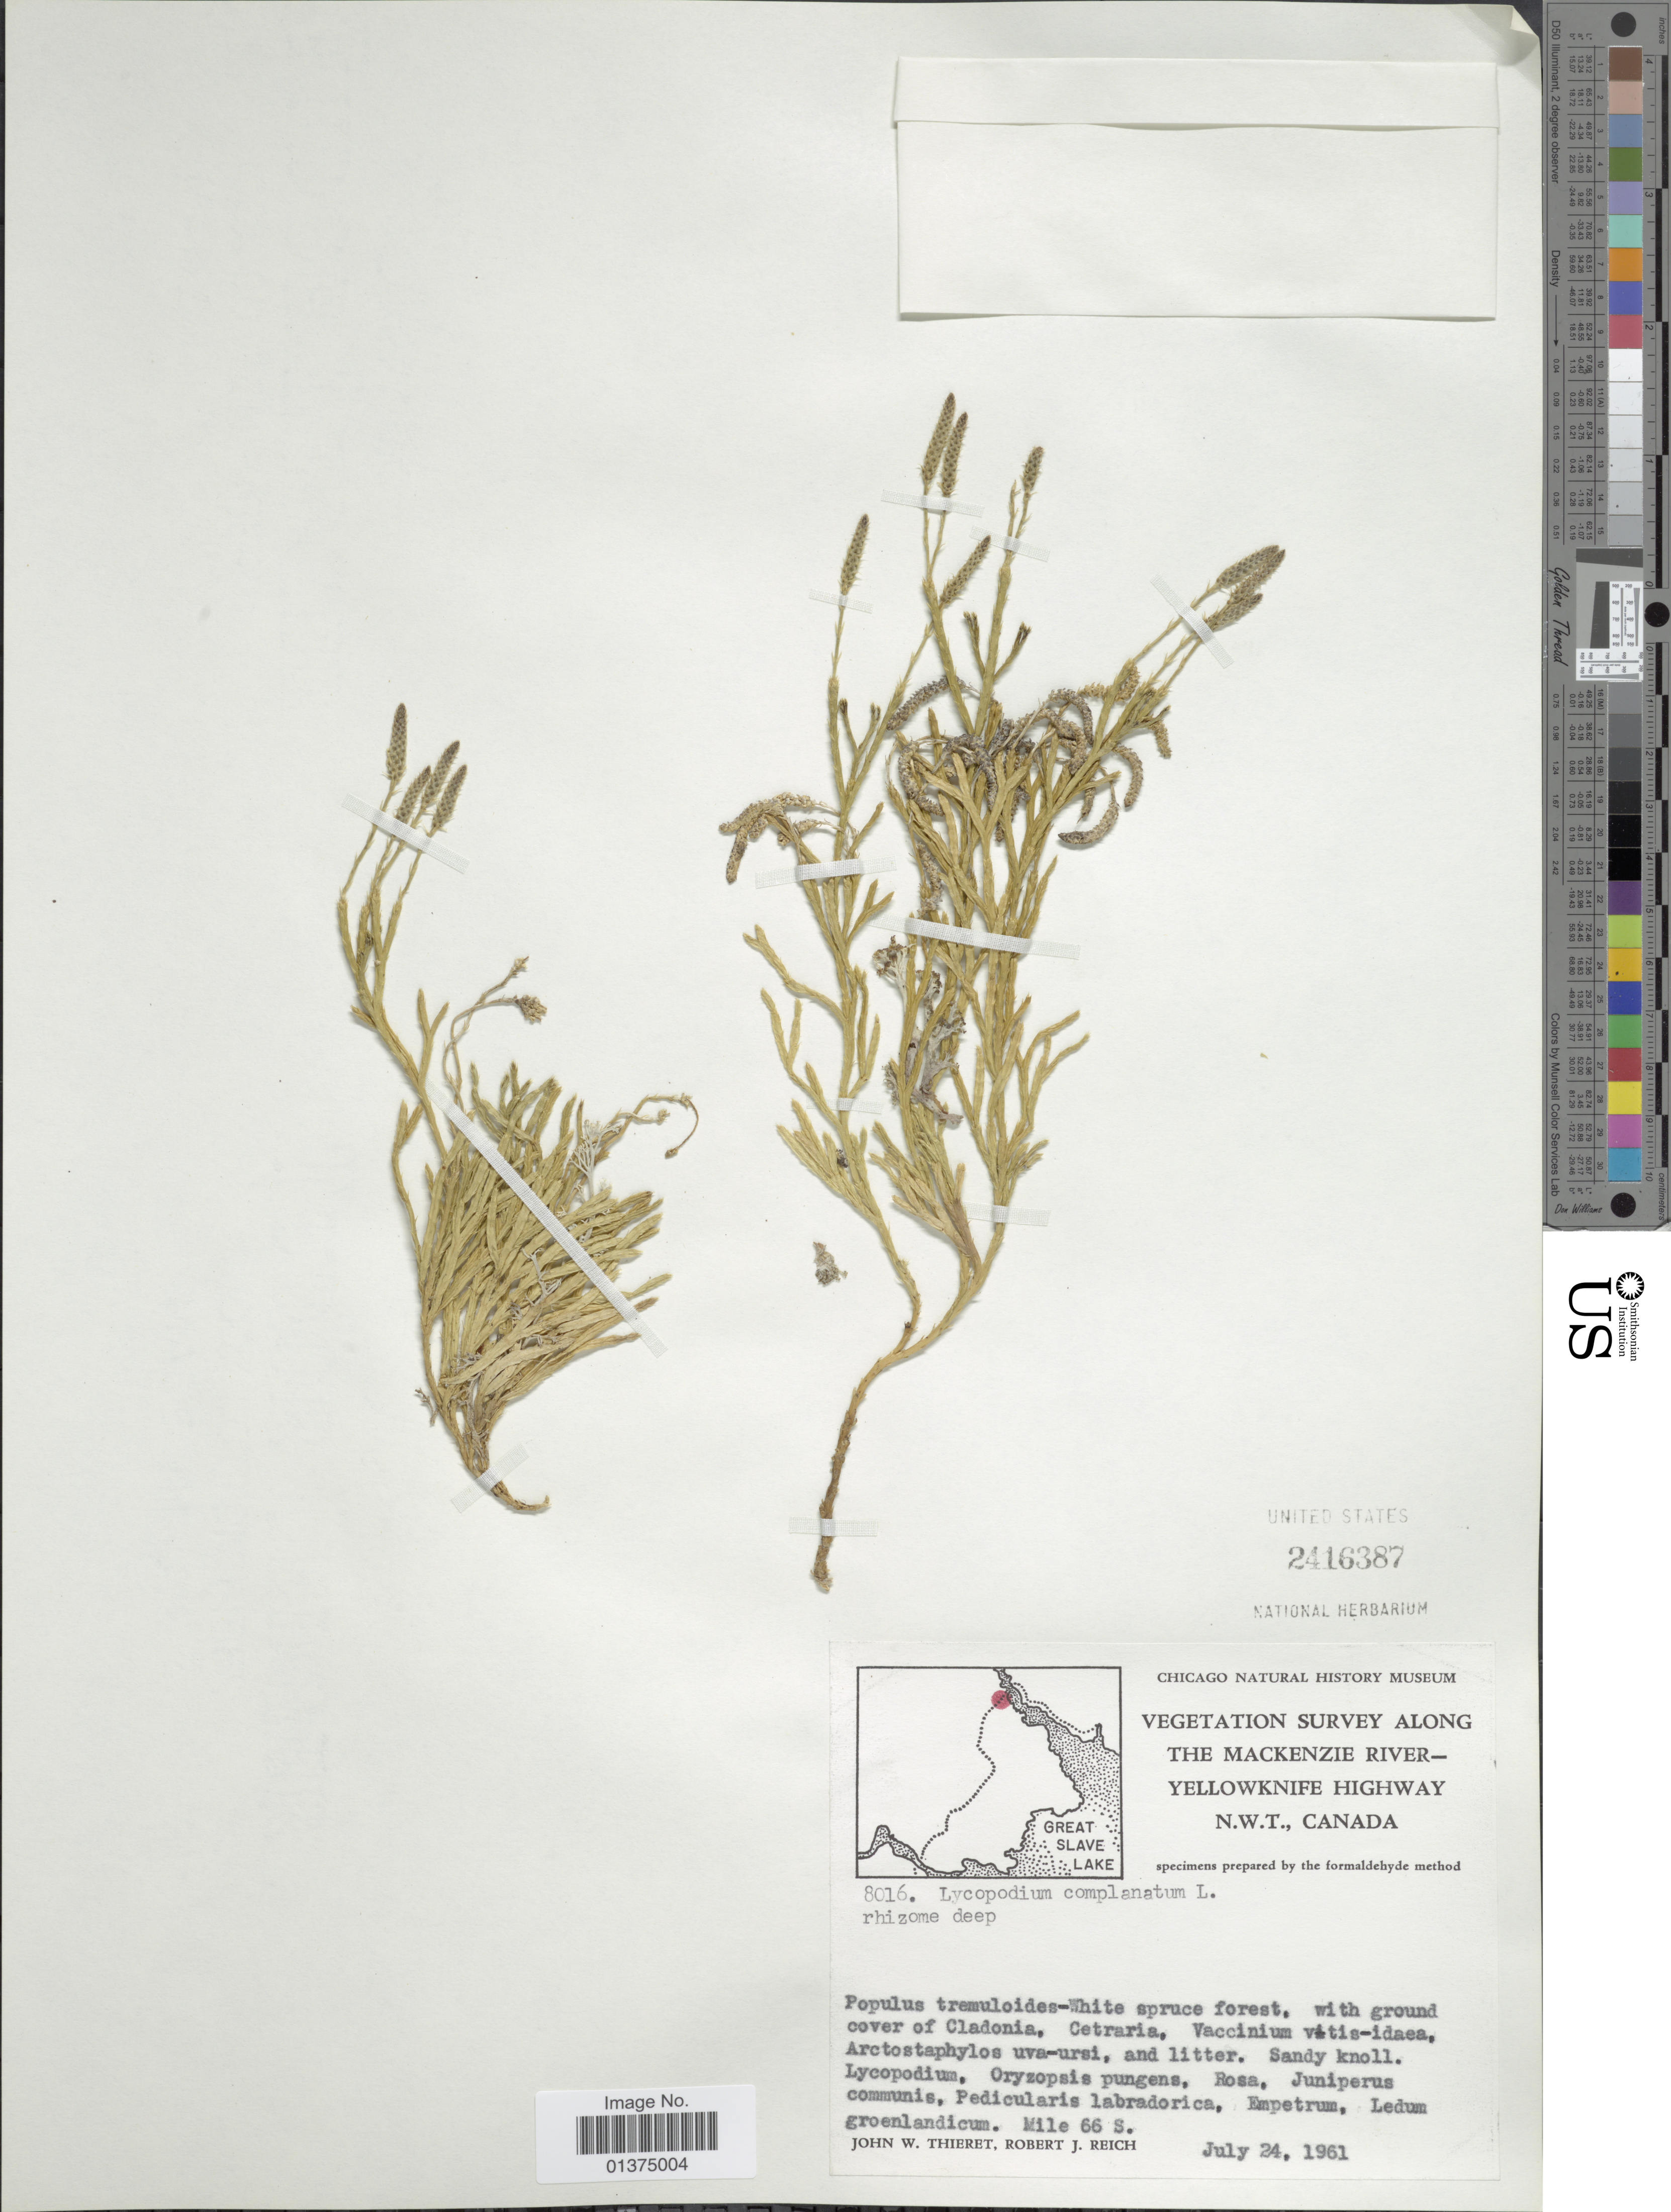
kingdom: Plantae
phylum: Tracheophyta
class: Lycopodiopsida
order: Lycopodiales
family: Lycopodiaceae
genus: Diphasiastrum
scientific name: Diphasiastrum complanatum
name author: (L.) Holub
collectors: J. W. Thieret & R. Reich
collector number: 8016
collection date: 1961-07-24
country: Canada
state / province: Northwest Territories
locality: Vegetatation survey along the Mackenzie Highway- Yellowknife Highway, Mile 66 S.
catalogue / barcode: US 2416387